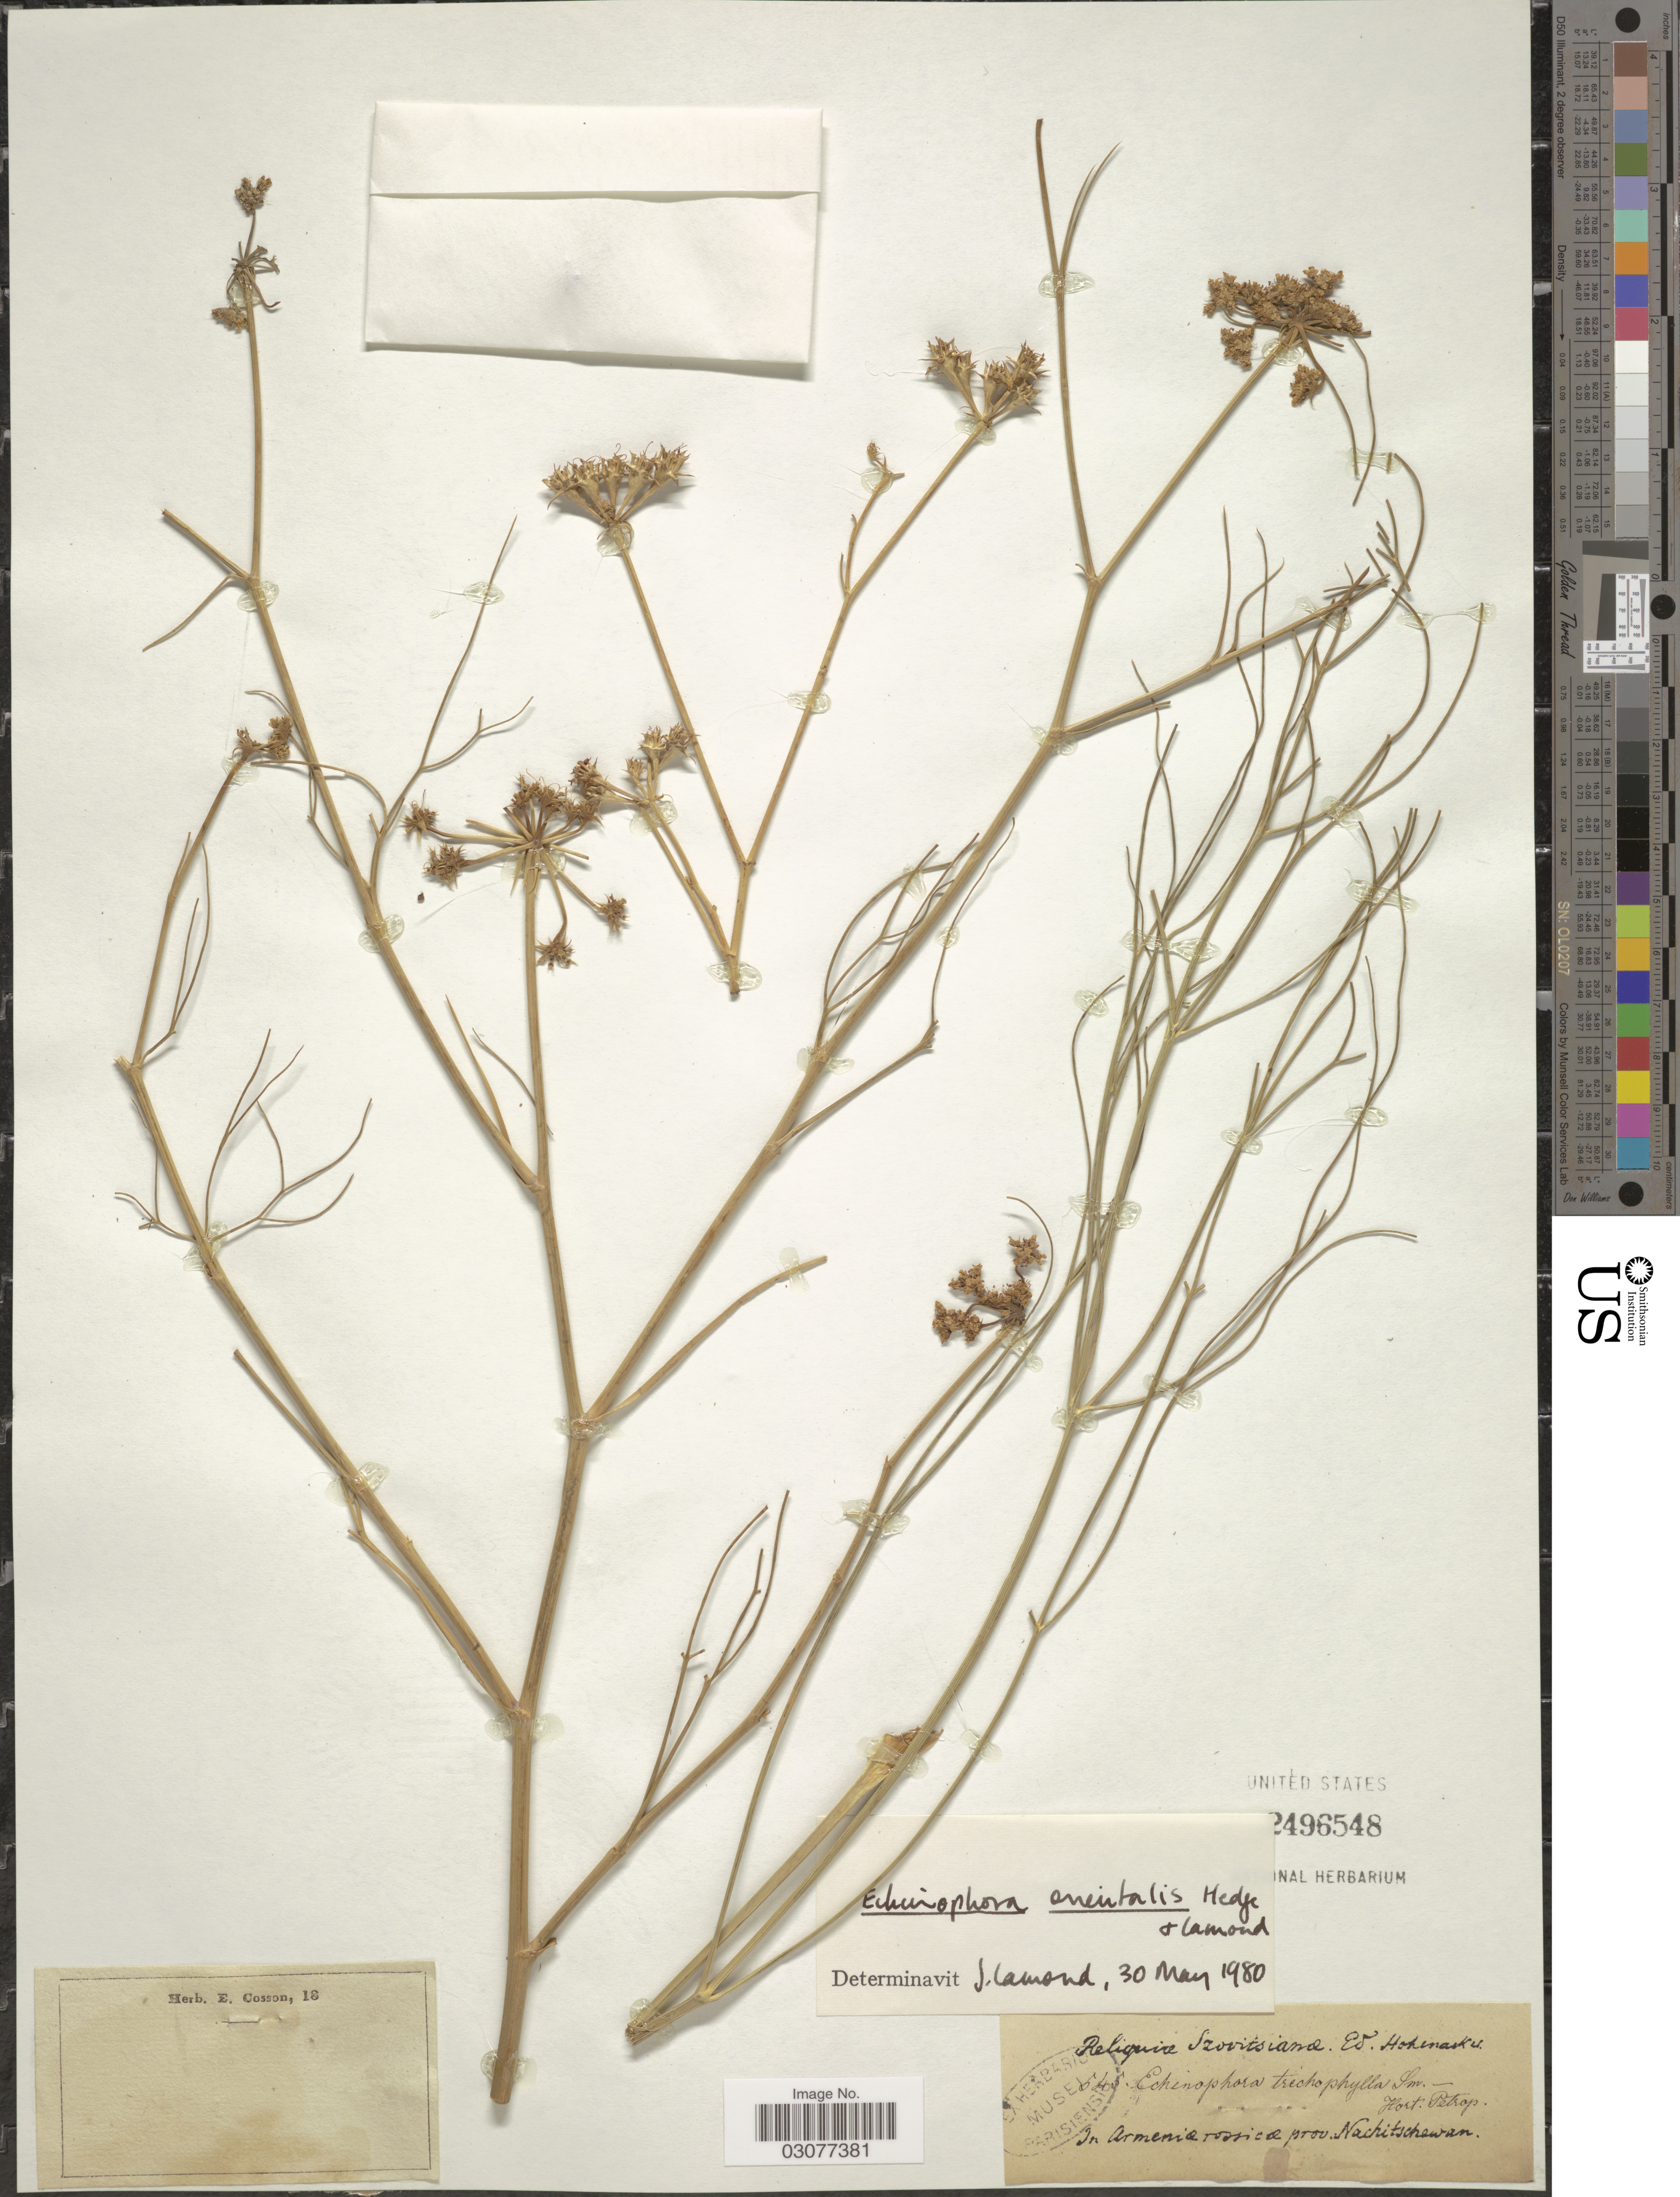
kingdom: Plantae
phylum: Tracheophyta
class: Magnoliopsida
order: Apiales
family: Apiaceae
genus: Echinophora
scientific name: Echinophora orientalis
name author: Hedge & Lamond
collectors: Hohenacker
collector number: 545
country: Armenia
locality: In Armeniæ rossicæ, prov. Nachitschewan.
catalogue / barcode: US 2496548